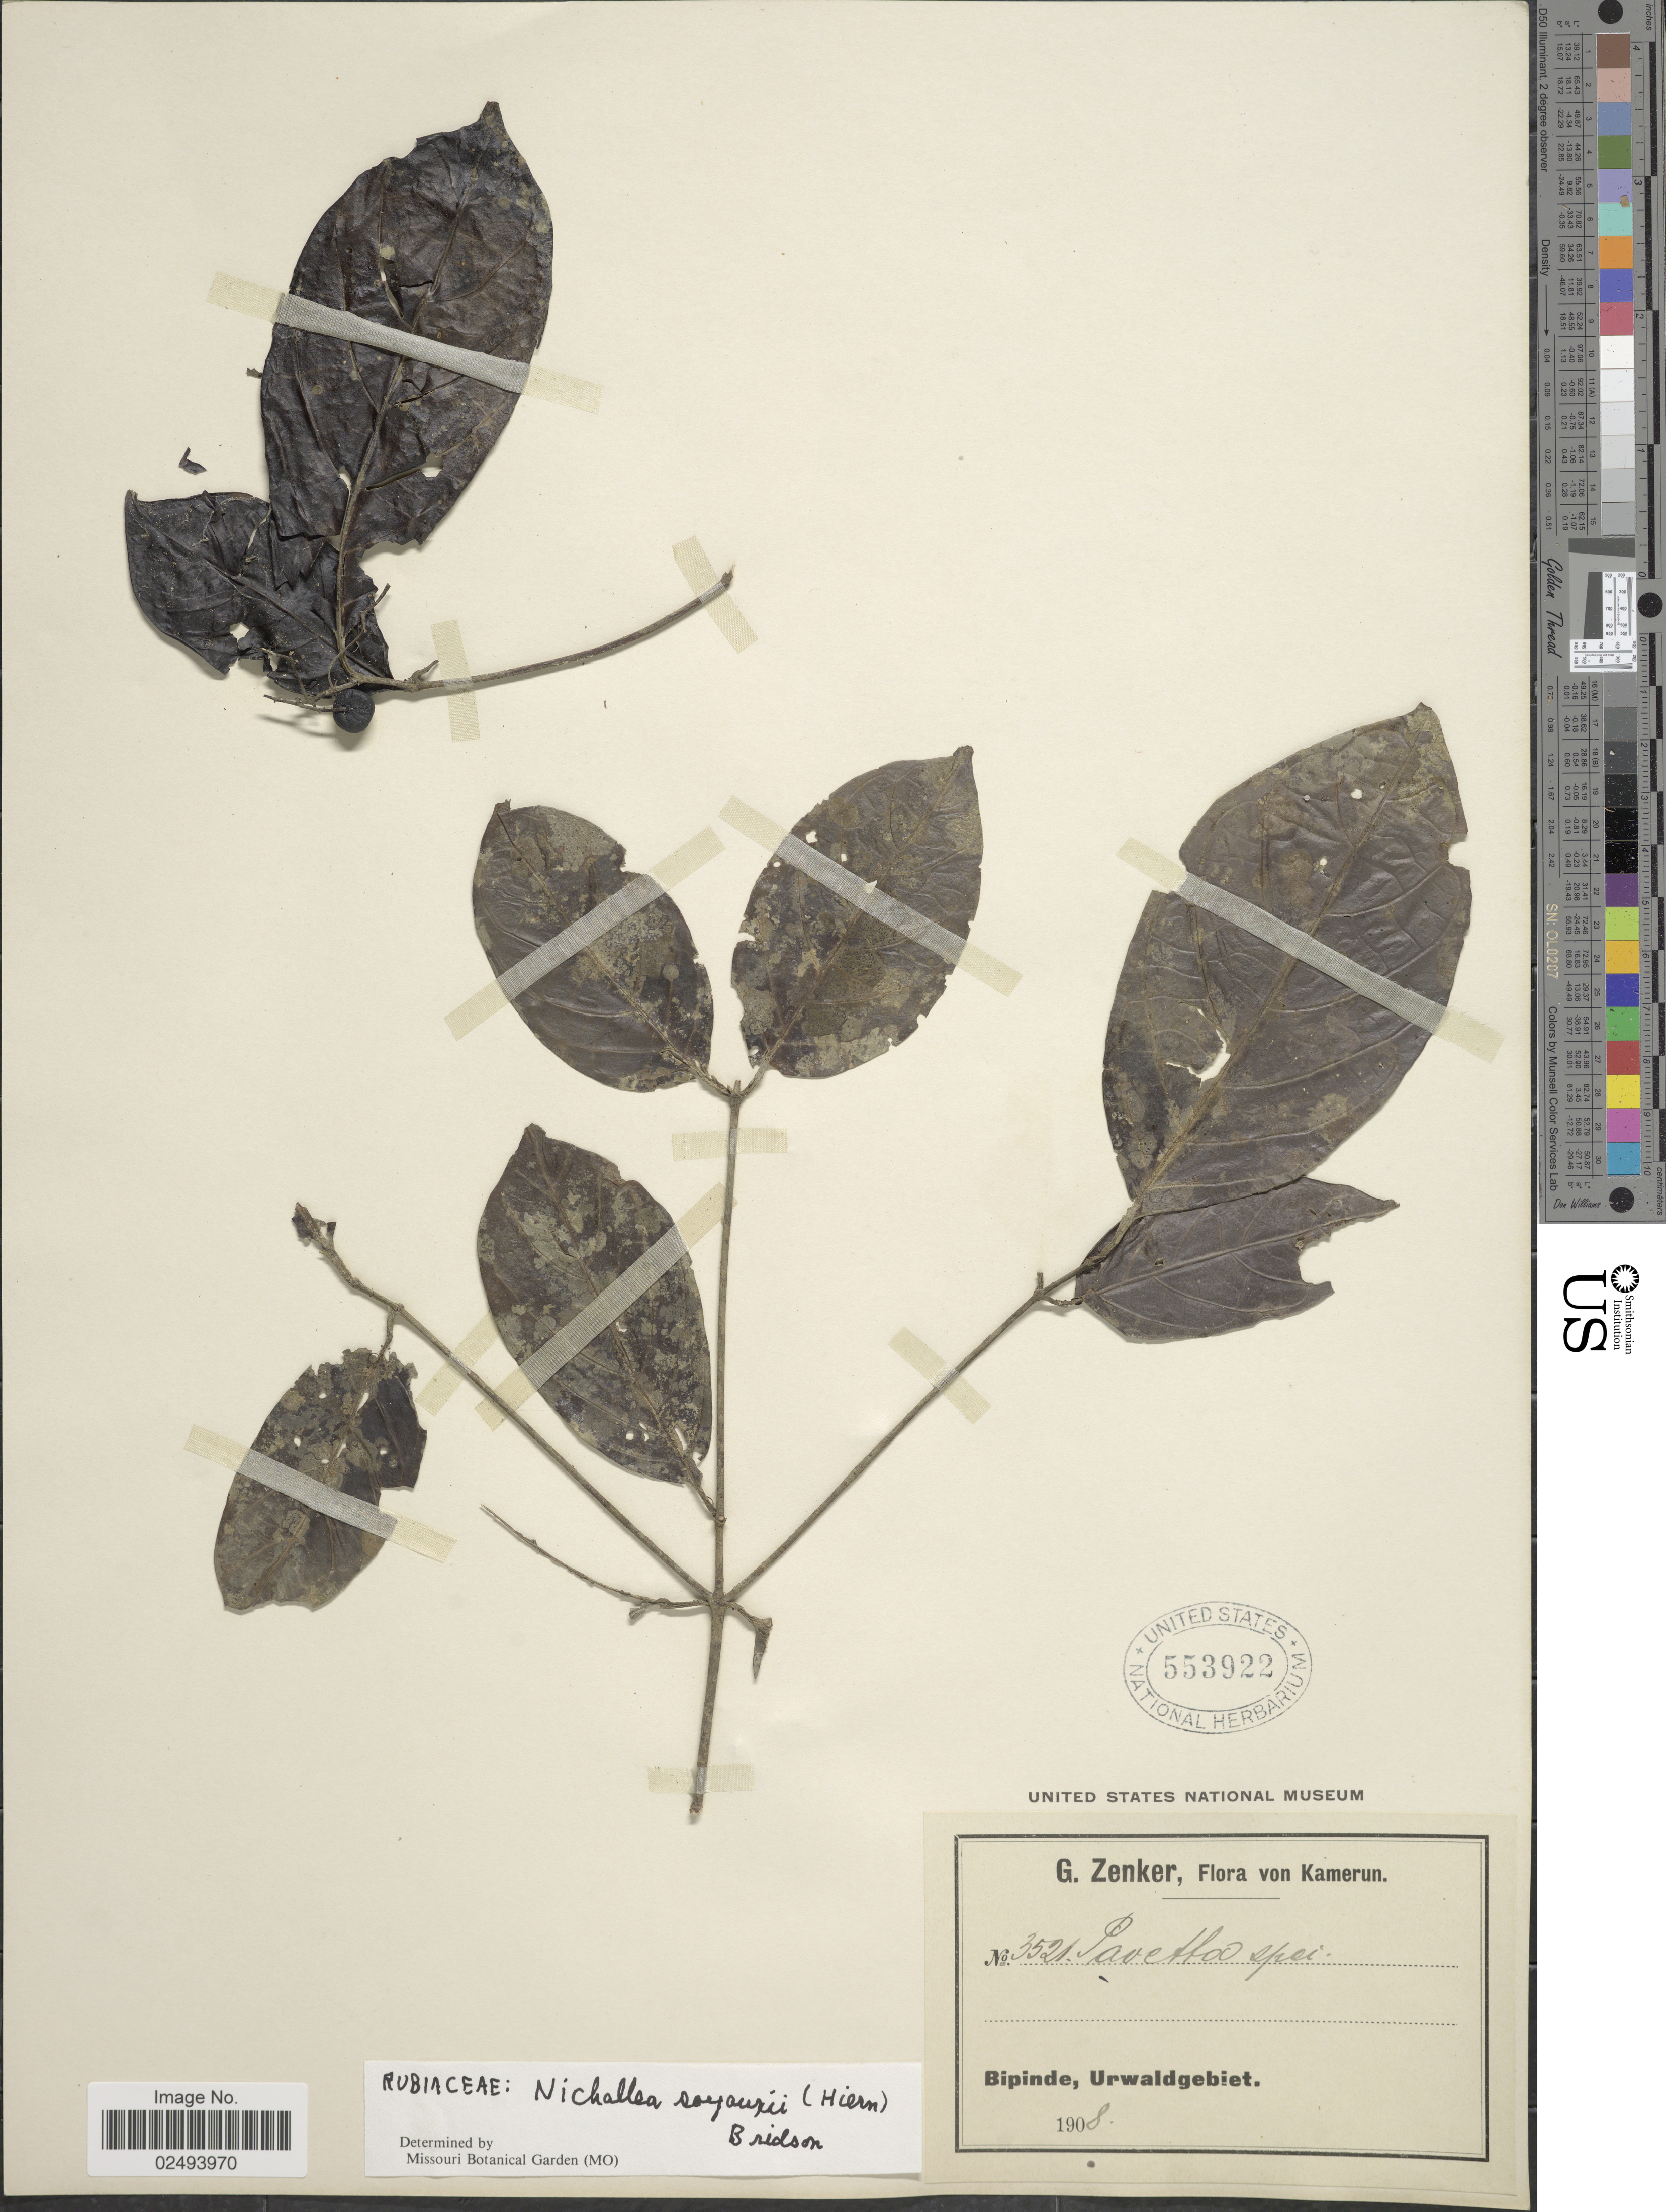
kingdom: Plantae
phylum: Tracheophyta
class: Magnoliopsida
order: Gentianales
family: Rubiaceae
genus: Nichallea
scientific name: Nichallea soyauxii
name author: (Hiern) Bridson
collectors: G. A. Zenker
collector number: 3521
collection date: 1908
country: Cameroon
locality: Kamerun. Bipinde, Urwaldgebiet.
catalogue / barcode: US 553922